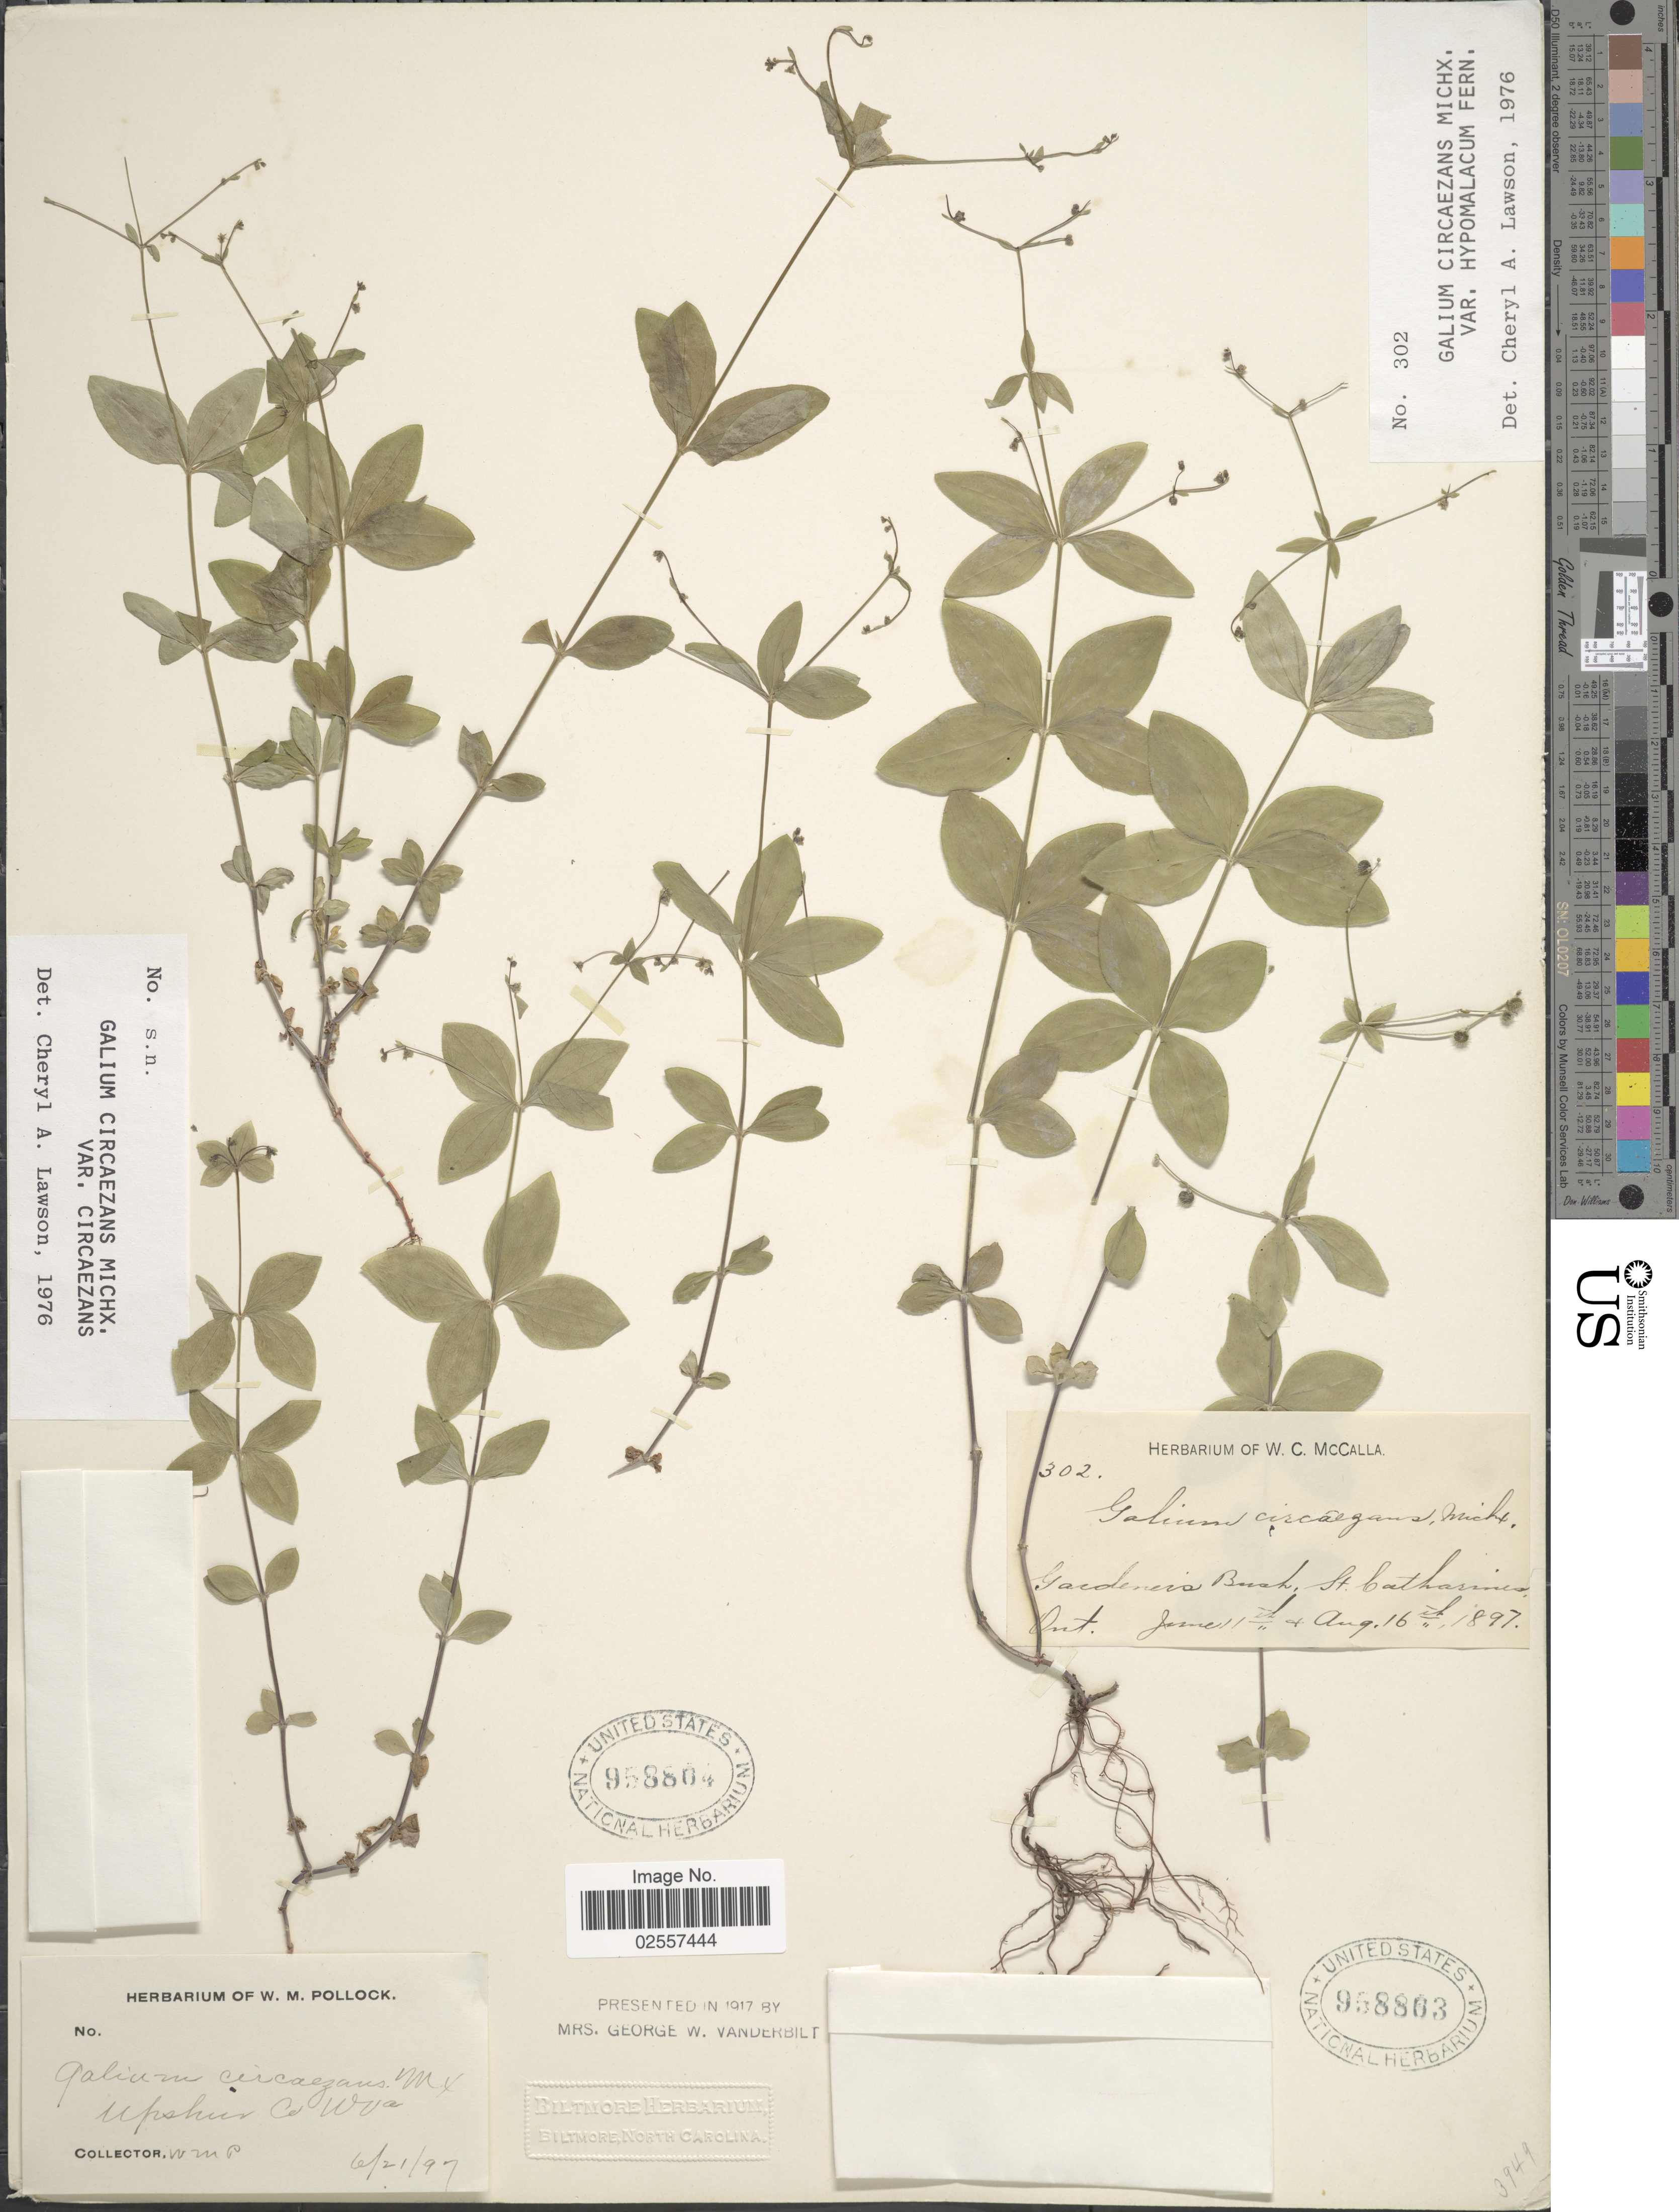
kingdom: Plantae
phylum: Tracheophyta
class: Magnoliopsida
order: Gentianales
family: Rubiaceae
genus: Galium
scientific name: Galium circaezans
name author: Michx.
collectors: W. M. Pollock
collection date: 1897-06-21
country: United States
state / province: West Virginia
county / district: Upshur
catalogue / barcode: US 958804